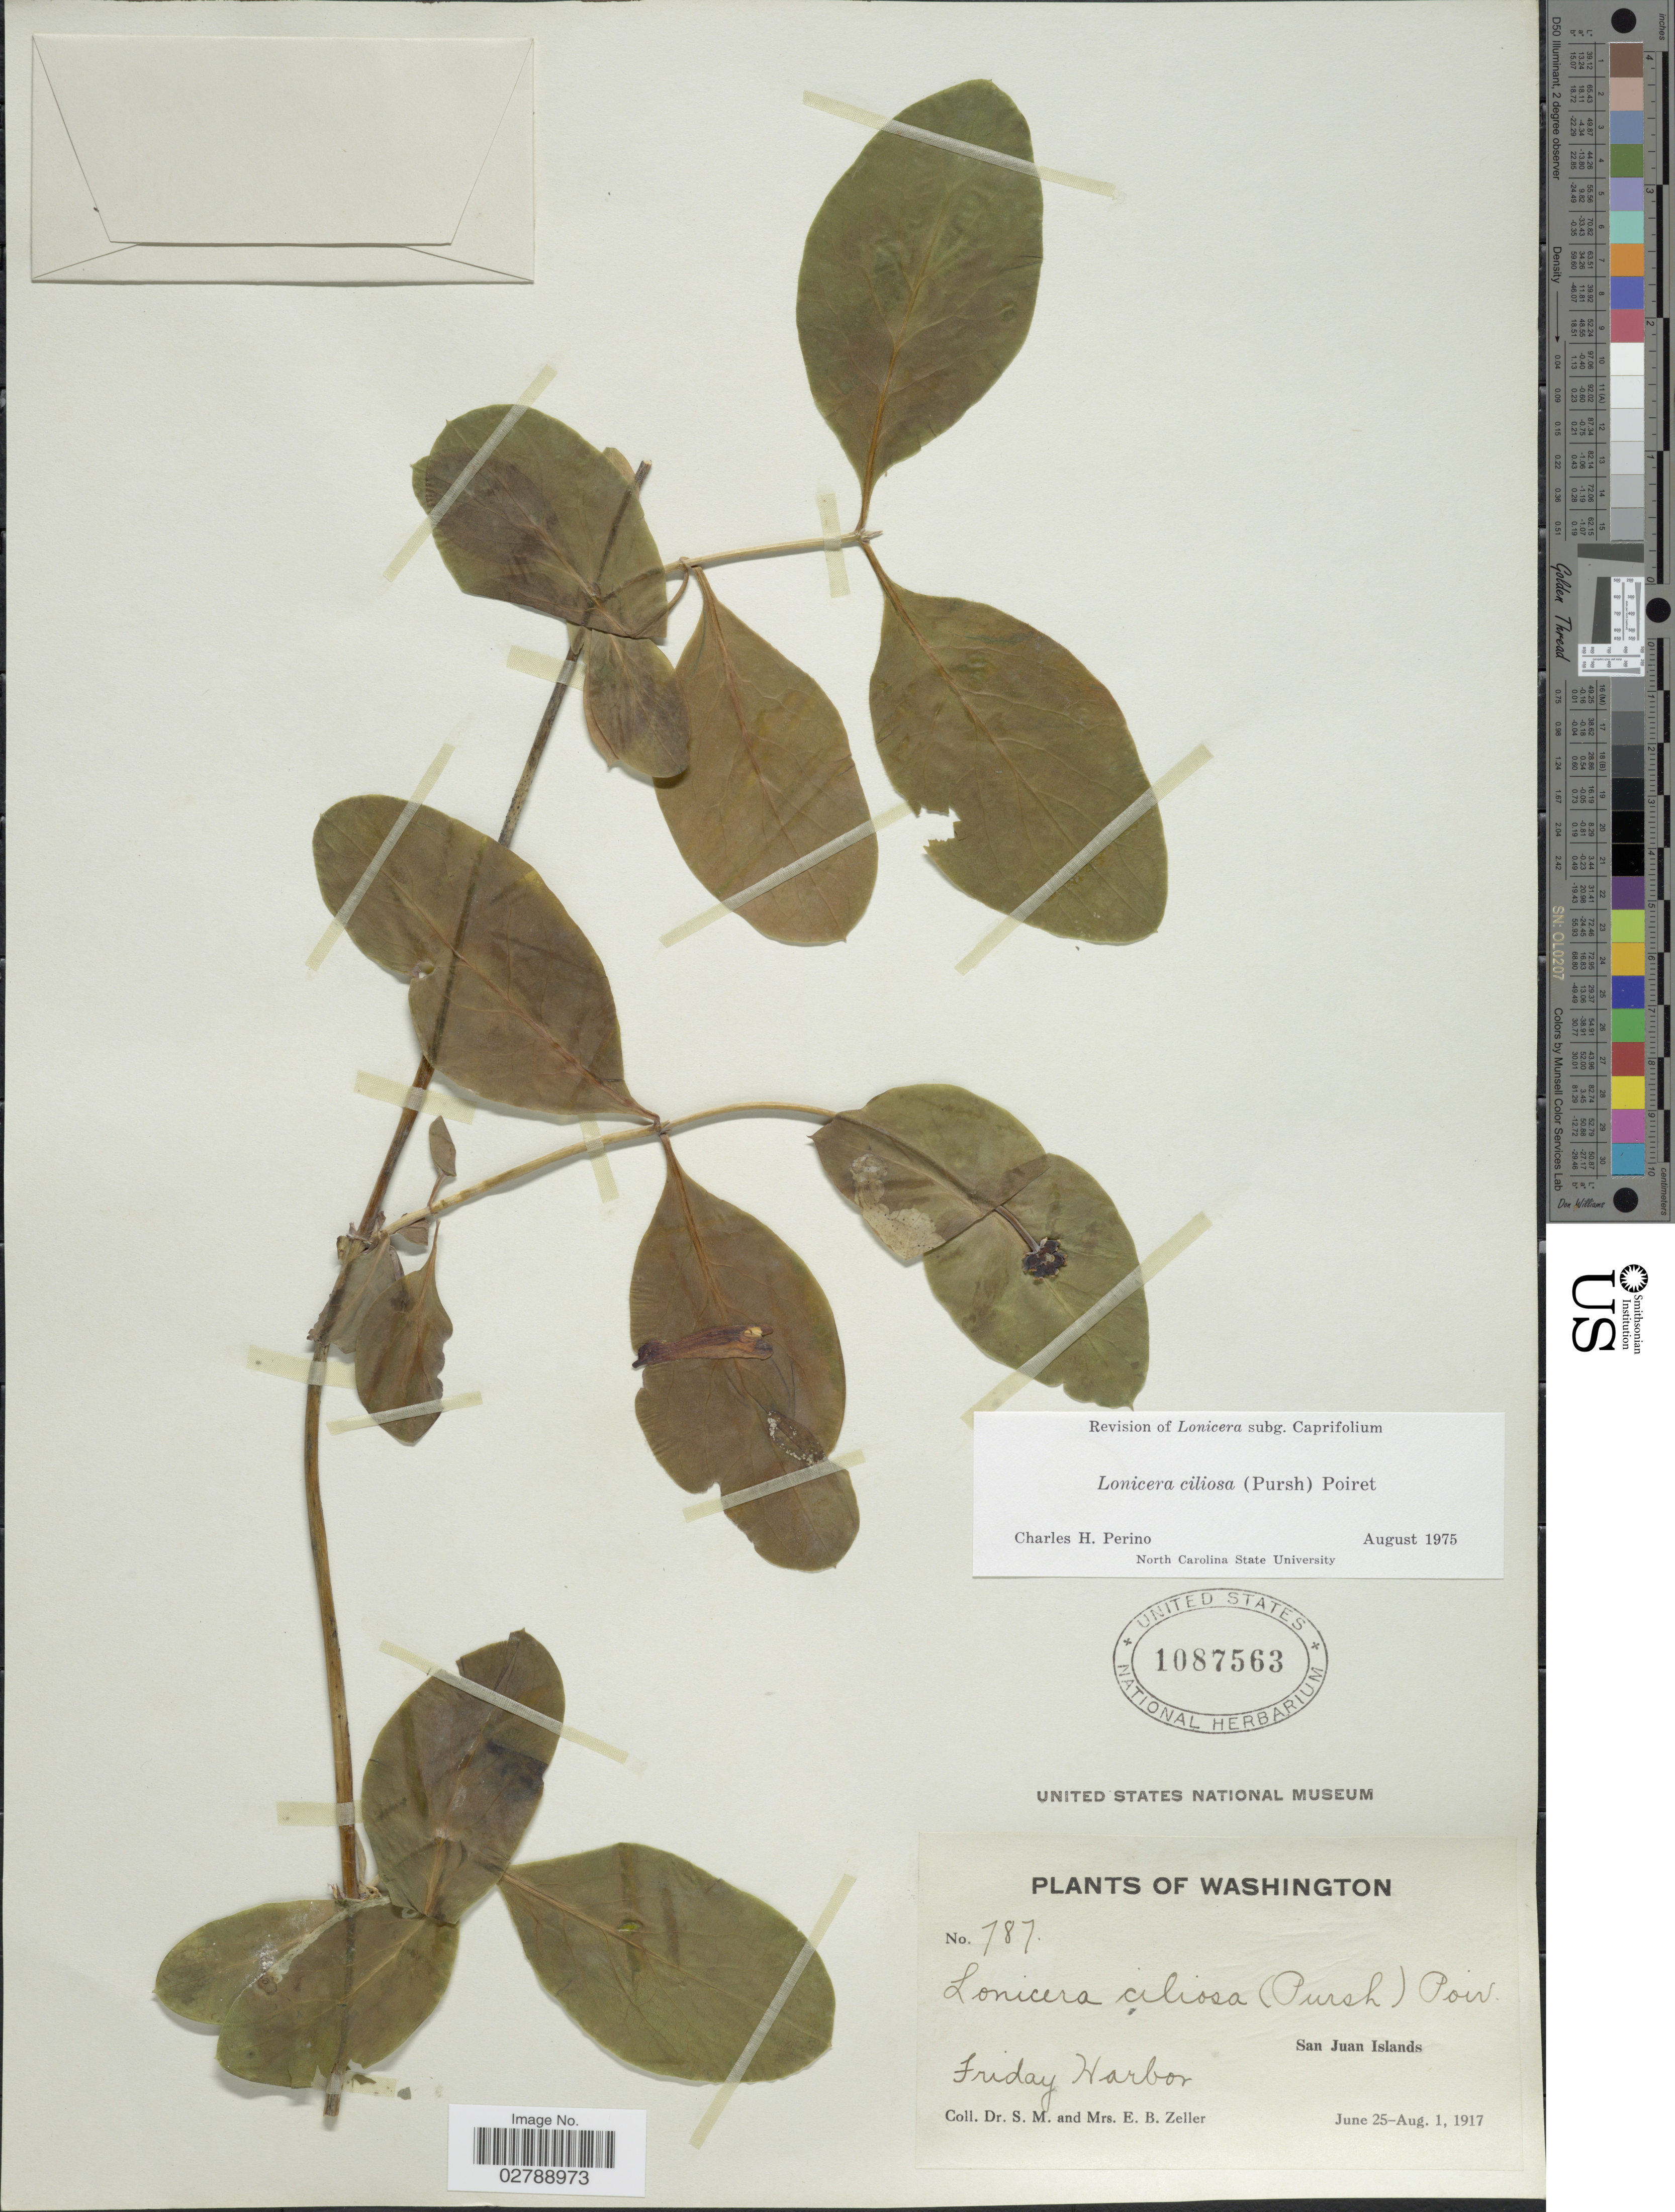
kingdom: Plantae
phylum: Tracheophyta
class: Magnoliopsida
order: Dipsacales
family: Caprifoliaceae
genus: Lonicera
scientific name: Lonicera ciliosa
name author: Poir.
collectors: S. Zeller & E. Zeller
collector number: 787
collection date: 1917-06-25/1917-08-01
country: United States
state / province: Washington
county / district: San Juan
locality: San Juan Island. Friday Harbor.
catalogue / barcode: US 1087563